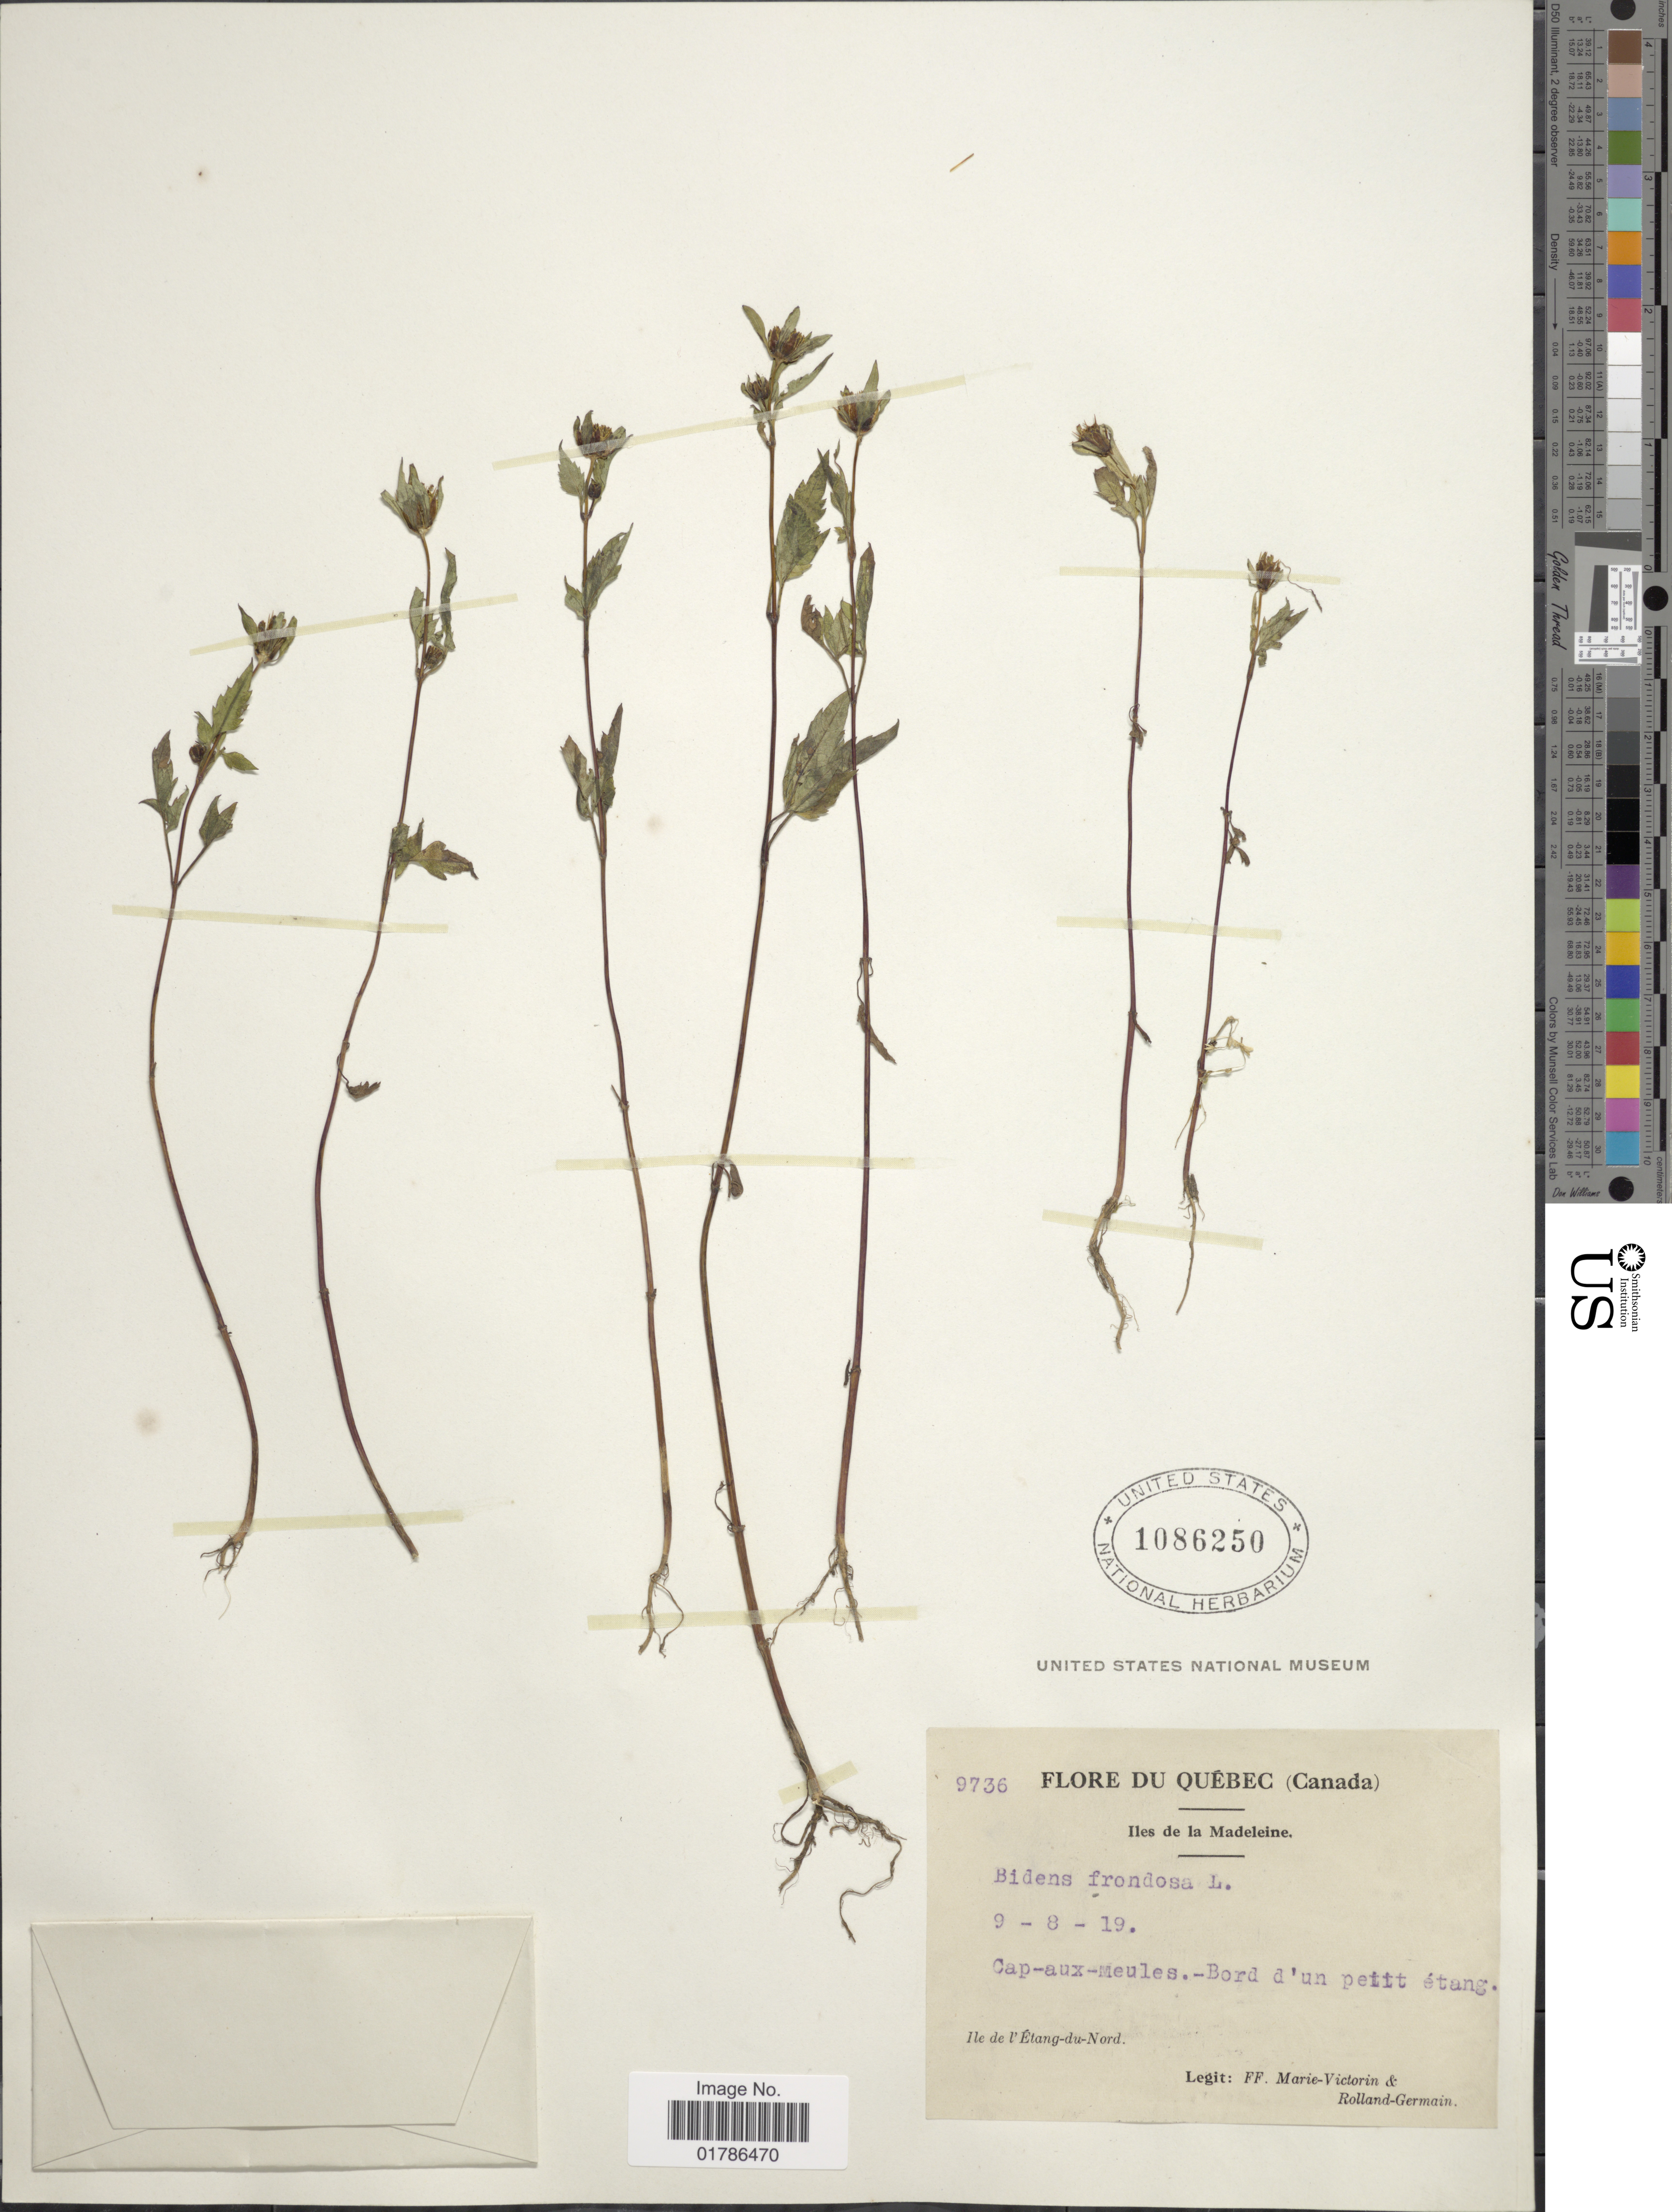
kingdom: Plantae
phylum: Tracheophyta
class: Magnoliopsida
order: Asterales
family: Asteraceae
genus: Bidens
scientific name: Bidens frondosa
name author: L.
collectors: F. Marie-Victorin & Rolland-Germain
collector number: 9736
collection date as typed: Transcribed d/m/y: 9/8/19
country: Canada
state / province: Quebec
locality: Iles de la Madeleine, Cap-aux-Meules.-Bord d'un petit étang, Ile de l'étang-du-Nord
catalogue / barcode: US 1086250